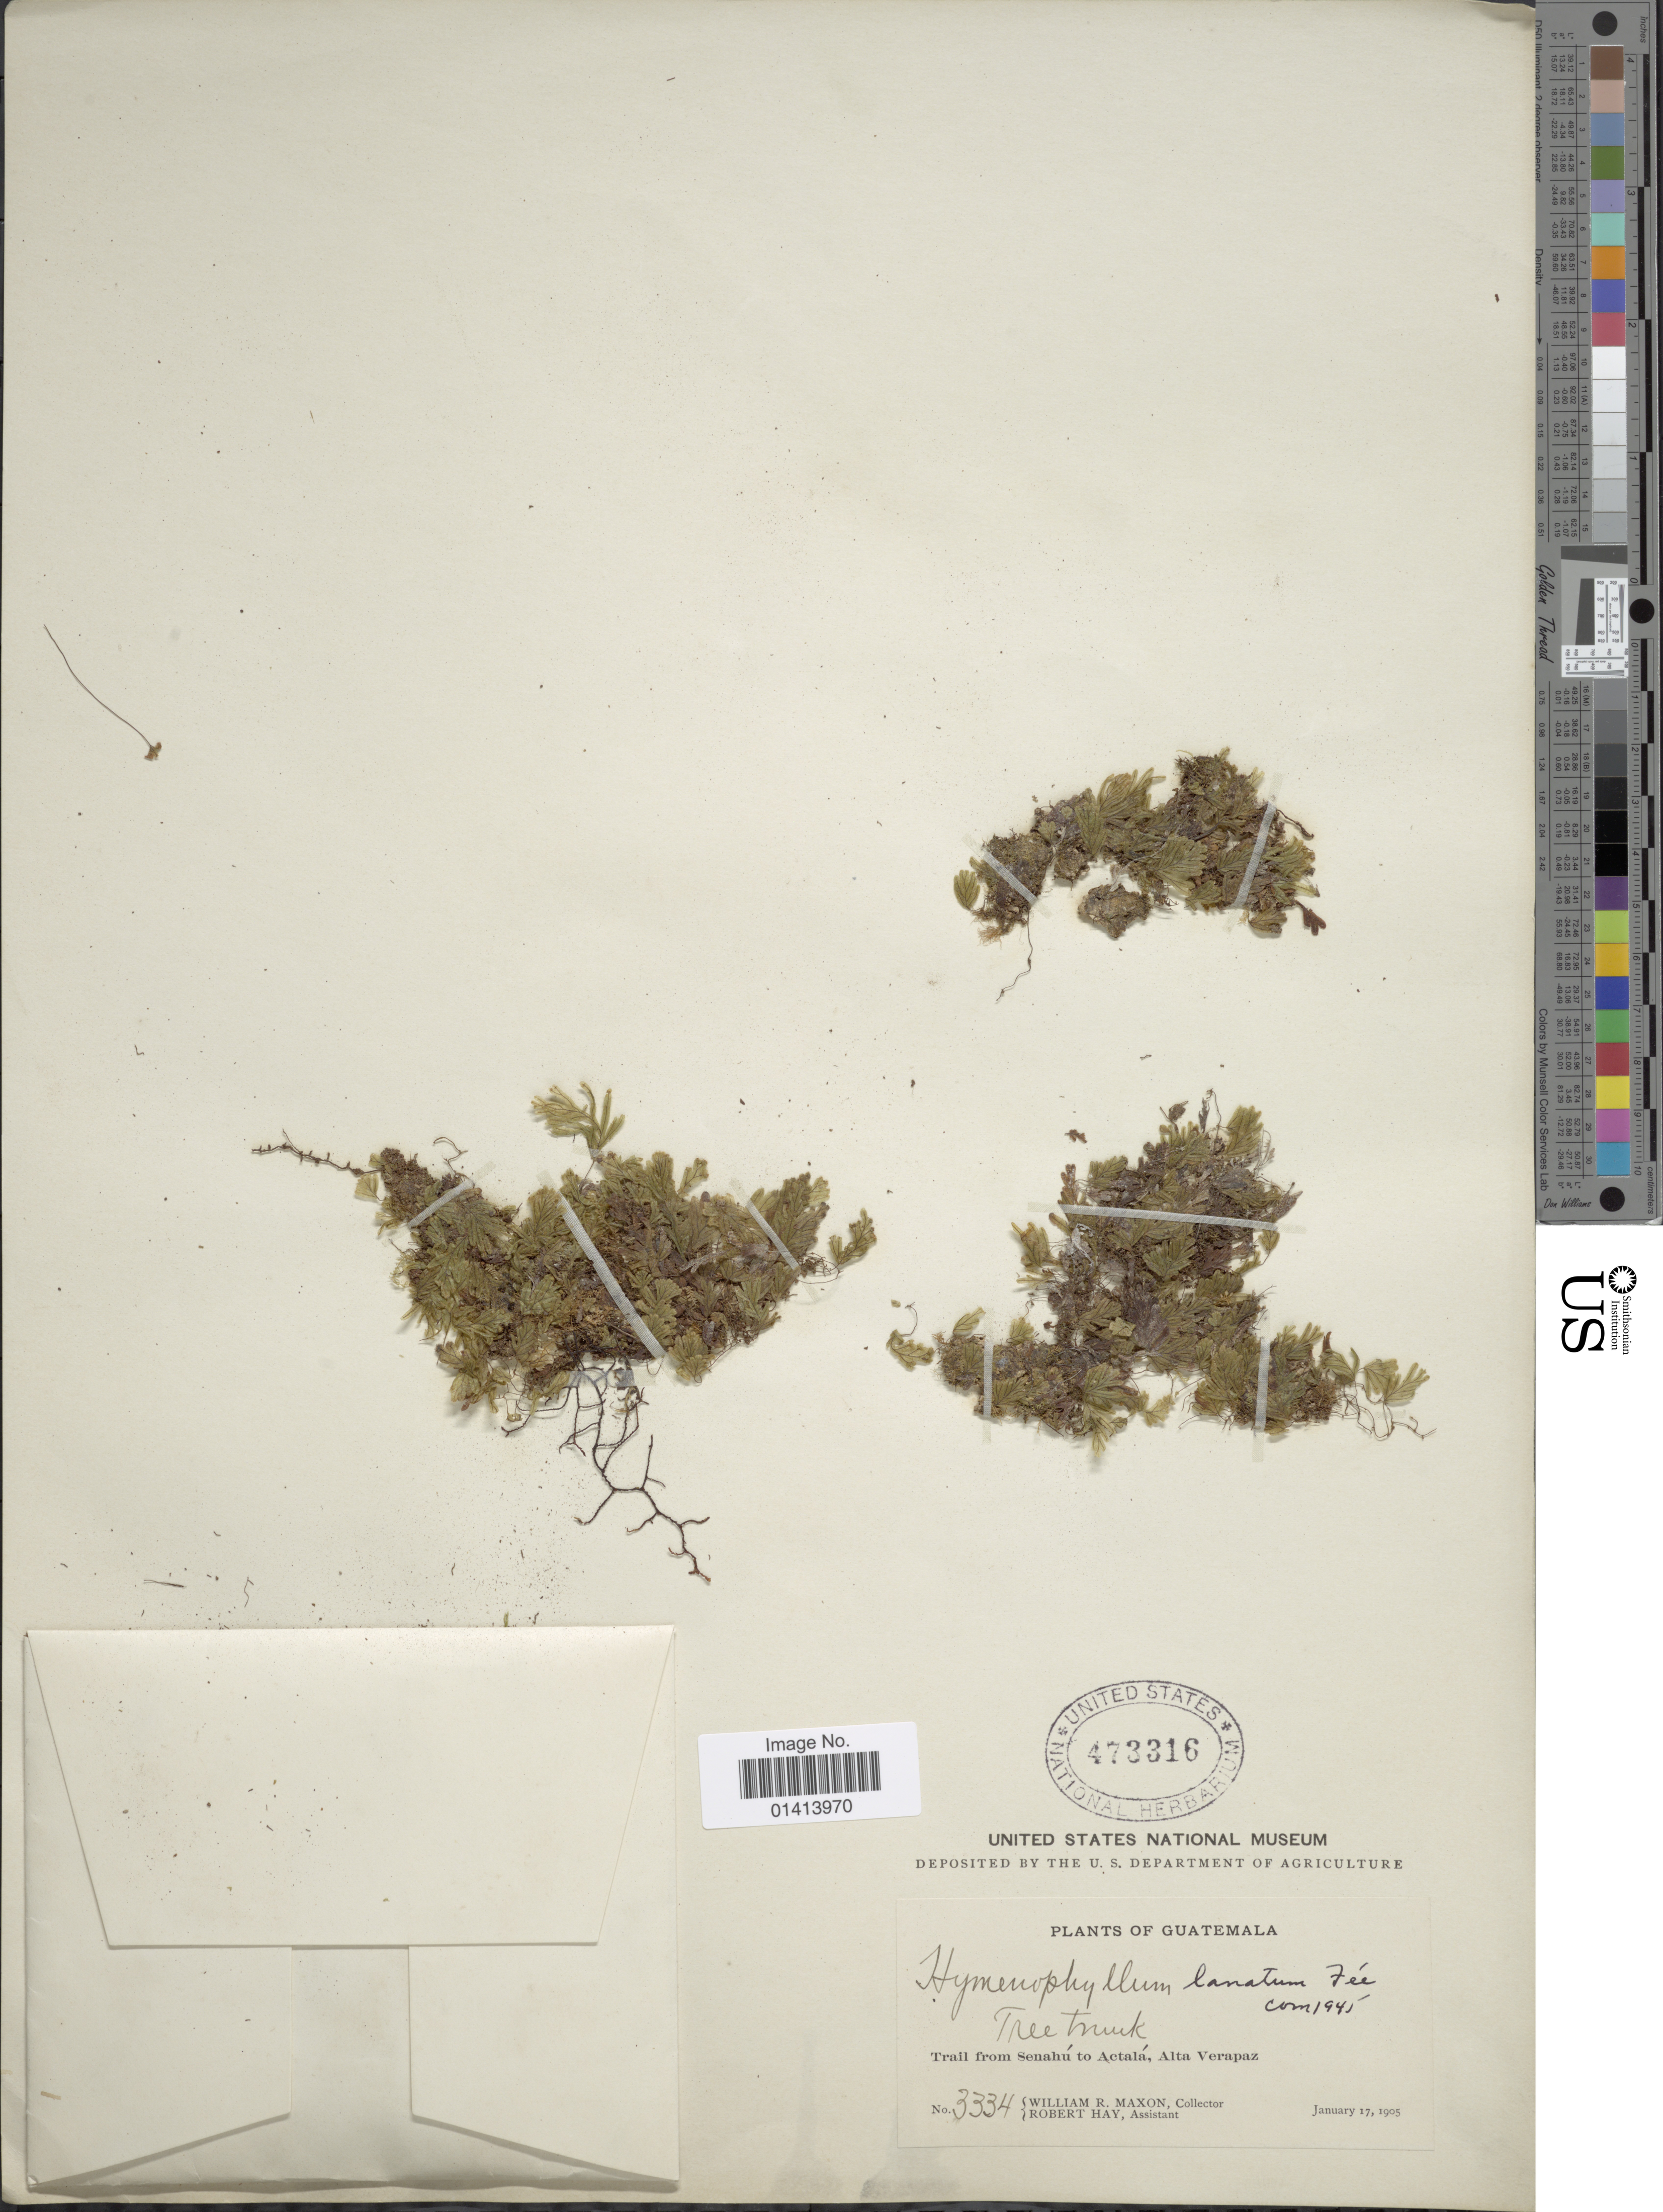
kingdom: Plantae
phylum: Tracheophyta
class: Polypodiopsida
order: Hymenophyllales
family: Hymenophyllaceae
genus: Hymenophyllum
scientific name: Hymenophyllum lanatum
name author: Fée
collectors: W. R. Maxon & R. H. Hay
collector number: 3334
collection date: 1905-01-17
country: Guatemala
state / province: Alta Verapaz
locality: Trail from Senabú to Actalá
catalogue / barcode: US 473316